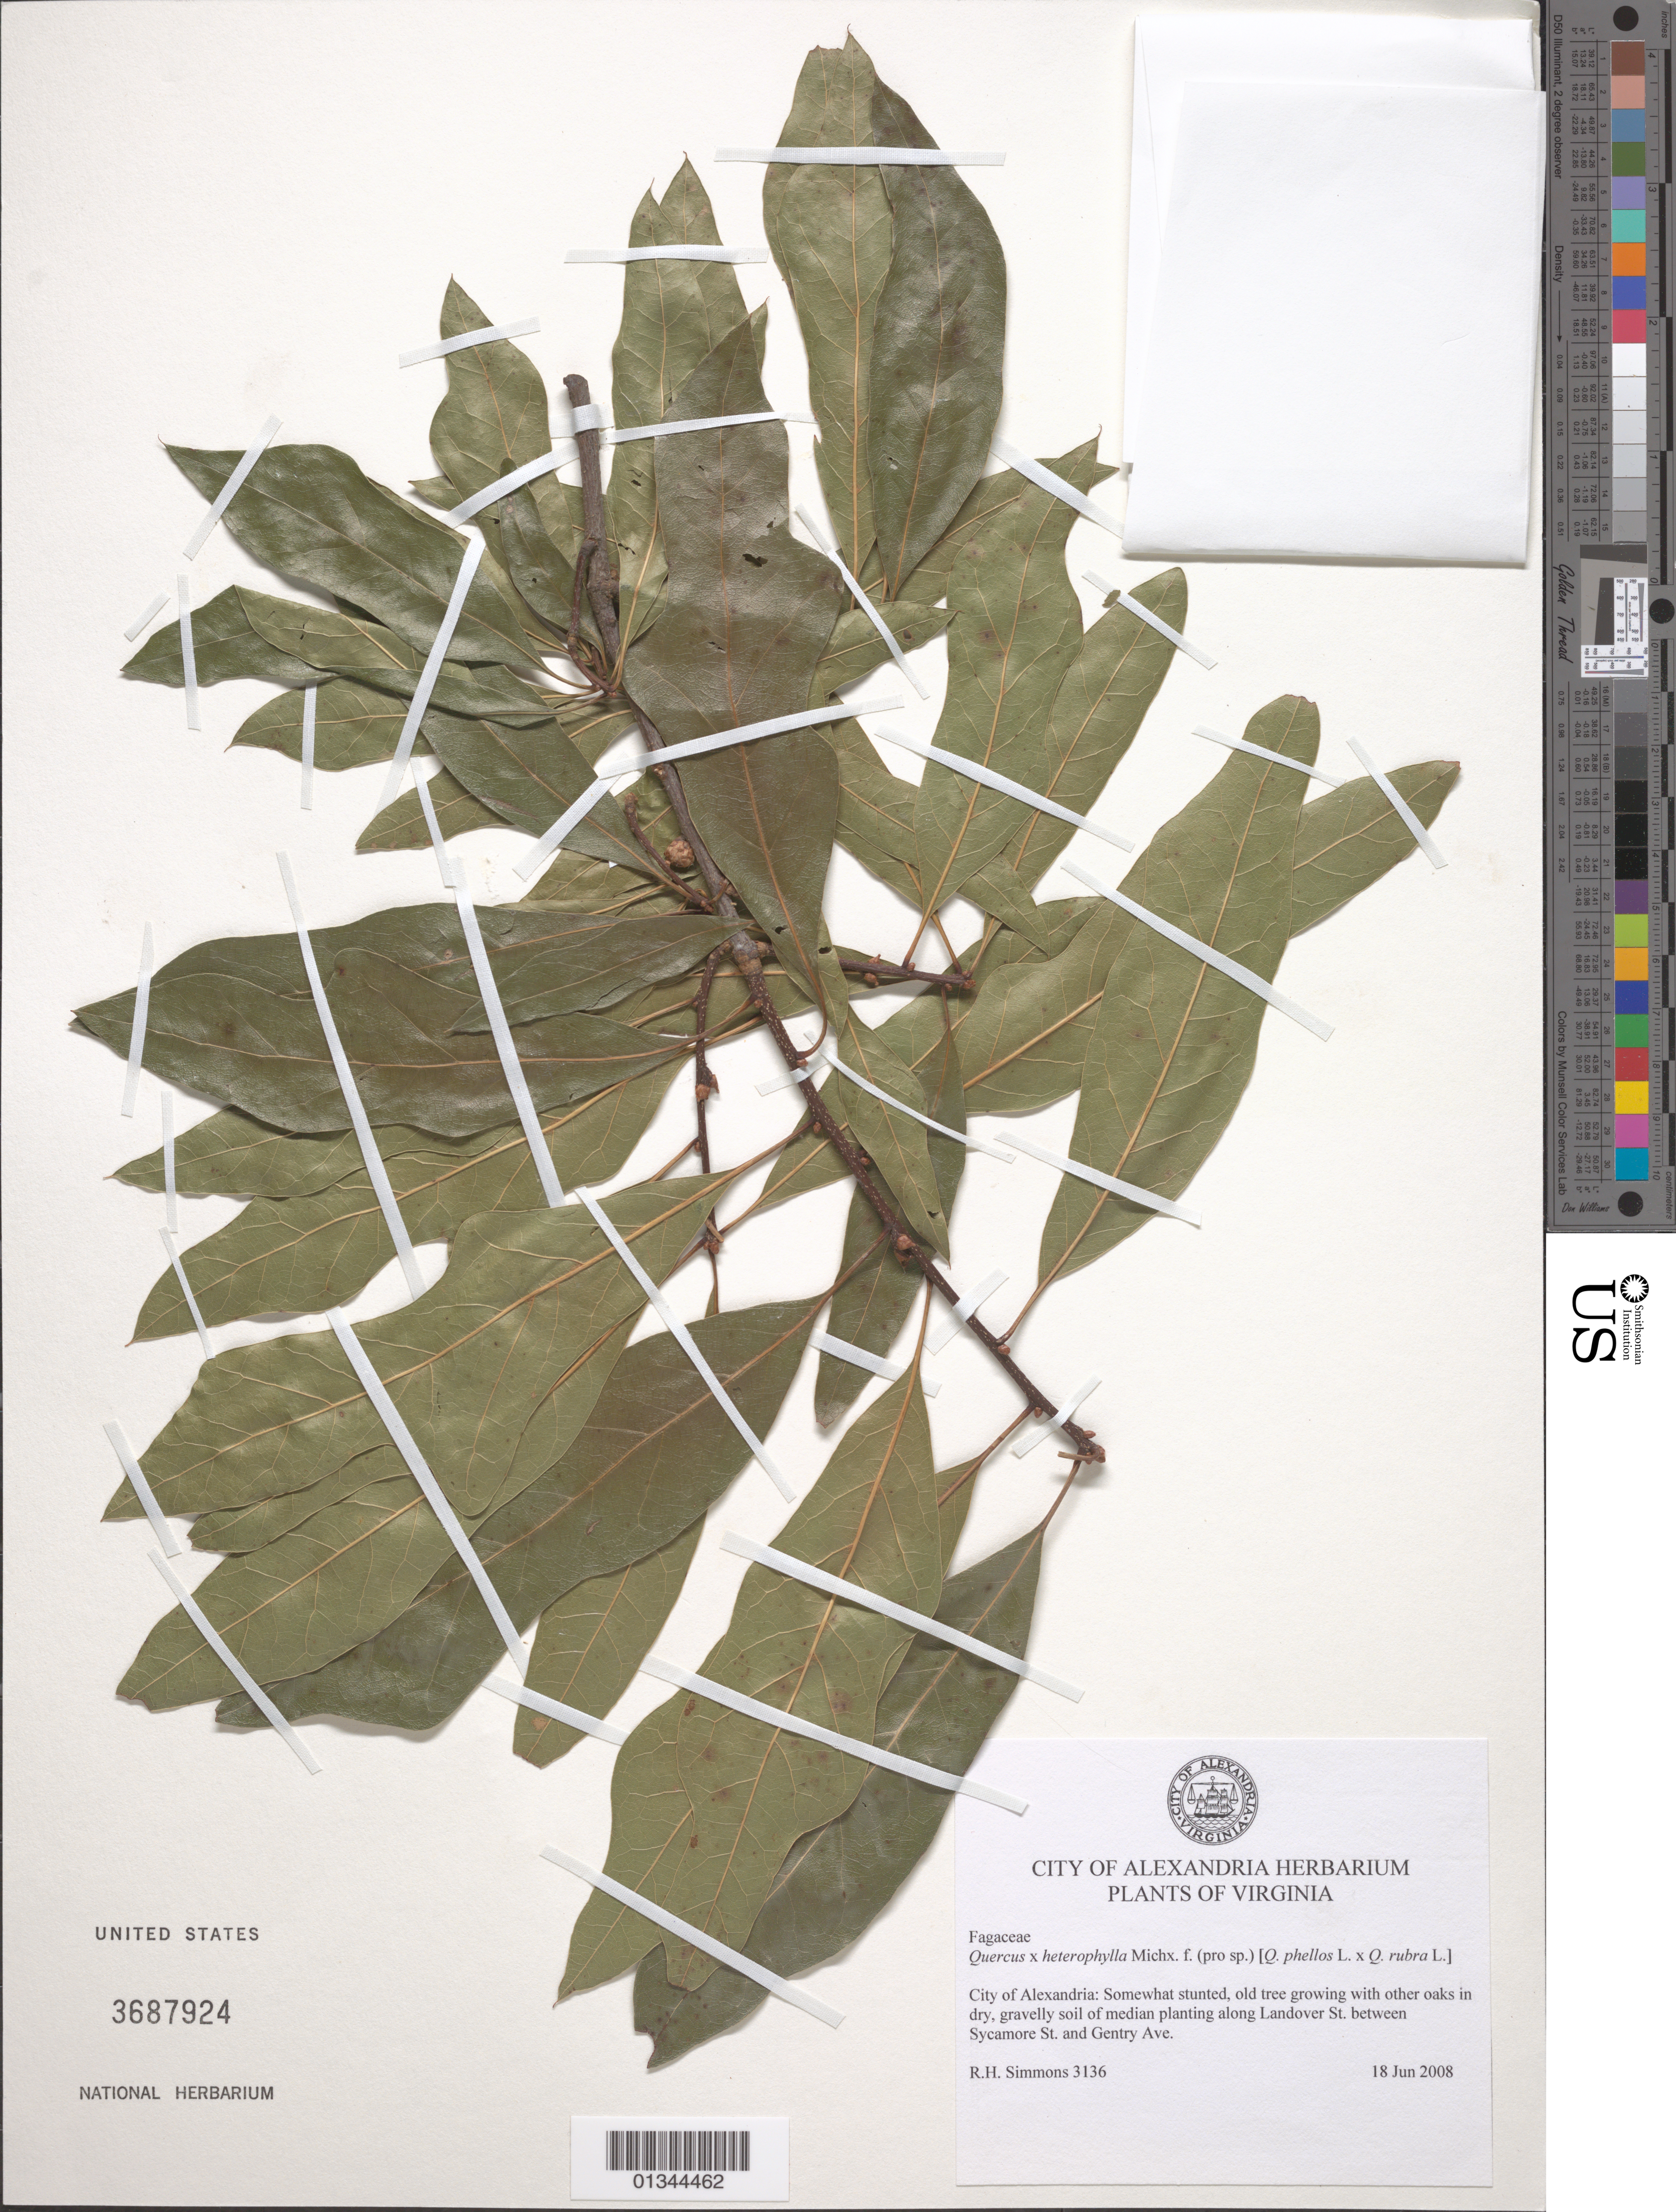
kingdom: Plantae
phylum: Tracheophyta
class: Magnoliopsida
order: Fagales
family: Fagaceae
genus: Quercus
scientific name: Quercus x heterophylla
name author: Michx.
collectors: R. H. Simmons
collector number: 3136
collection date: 2008-06-18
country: United States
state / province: Virginia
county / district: City of Alexandria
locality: along Landover St. between Sycamore St. and Gentry Ave.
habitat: Somewhat stunted, old tree growing with other oaks in dry, gravelly oil of median planting.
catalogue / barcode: US 3687924